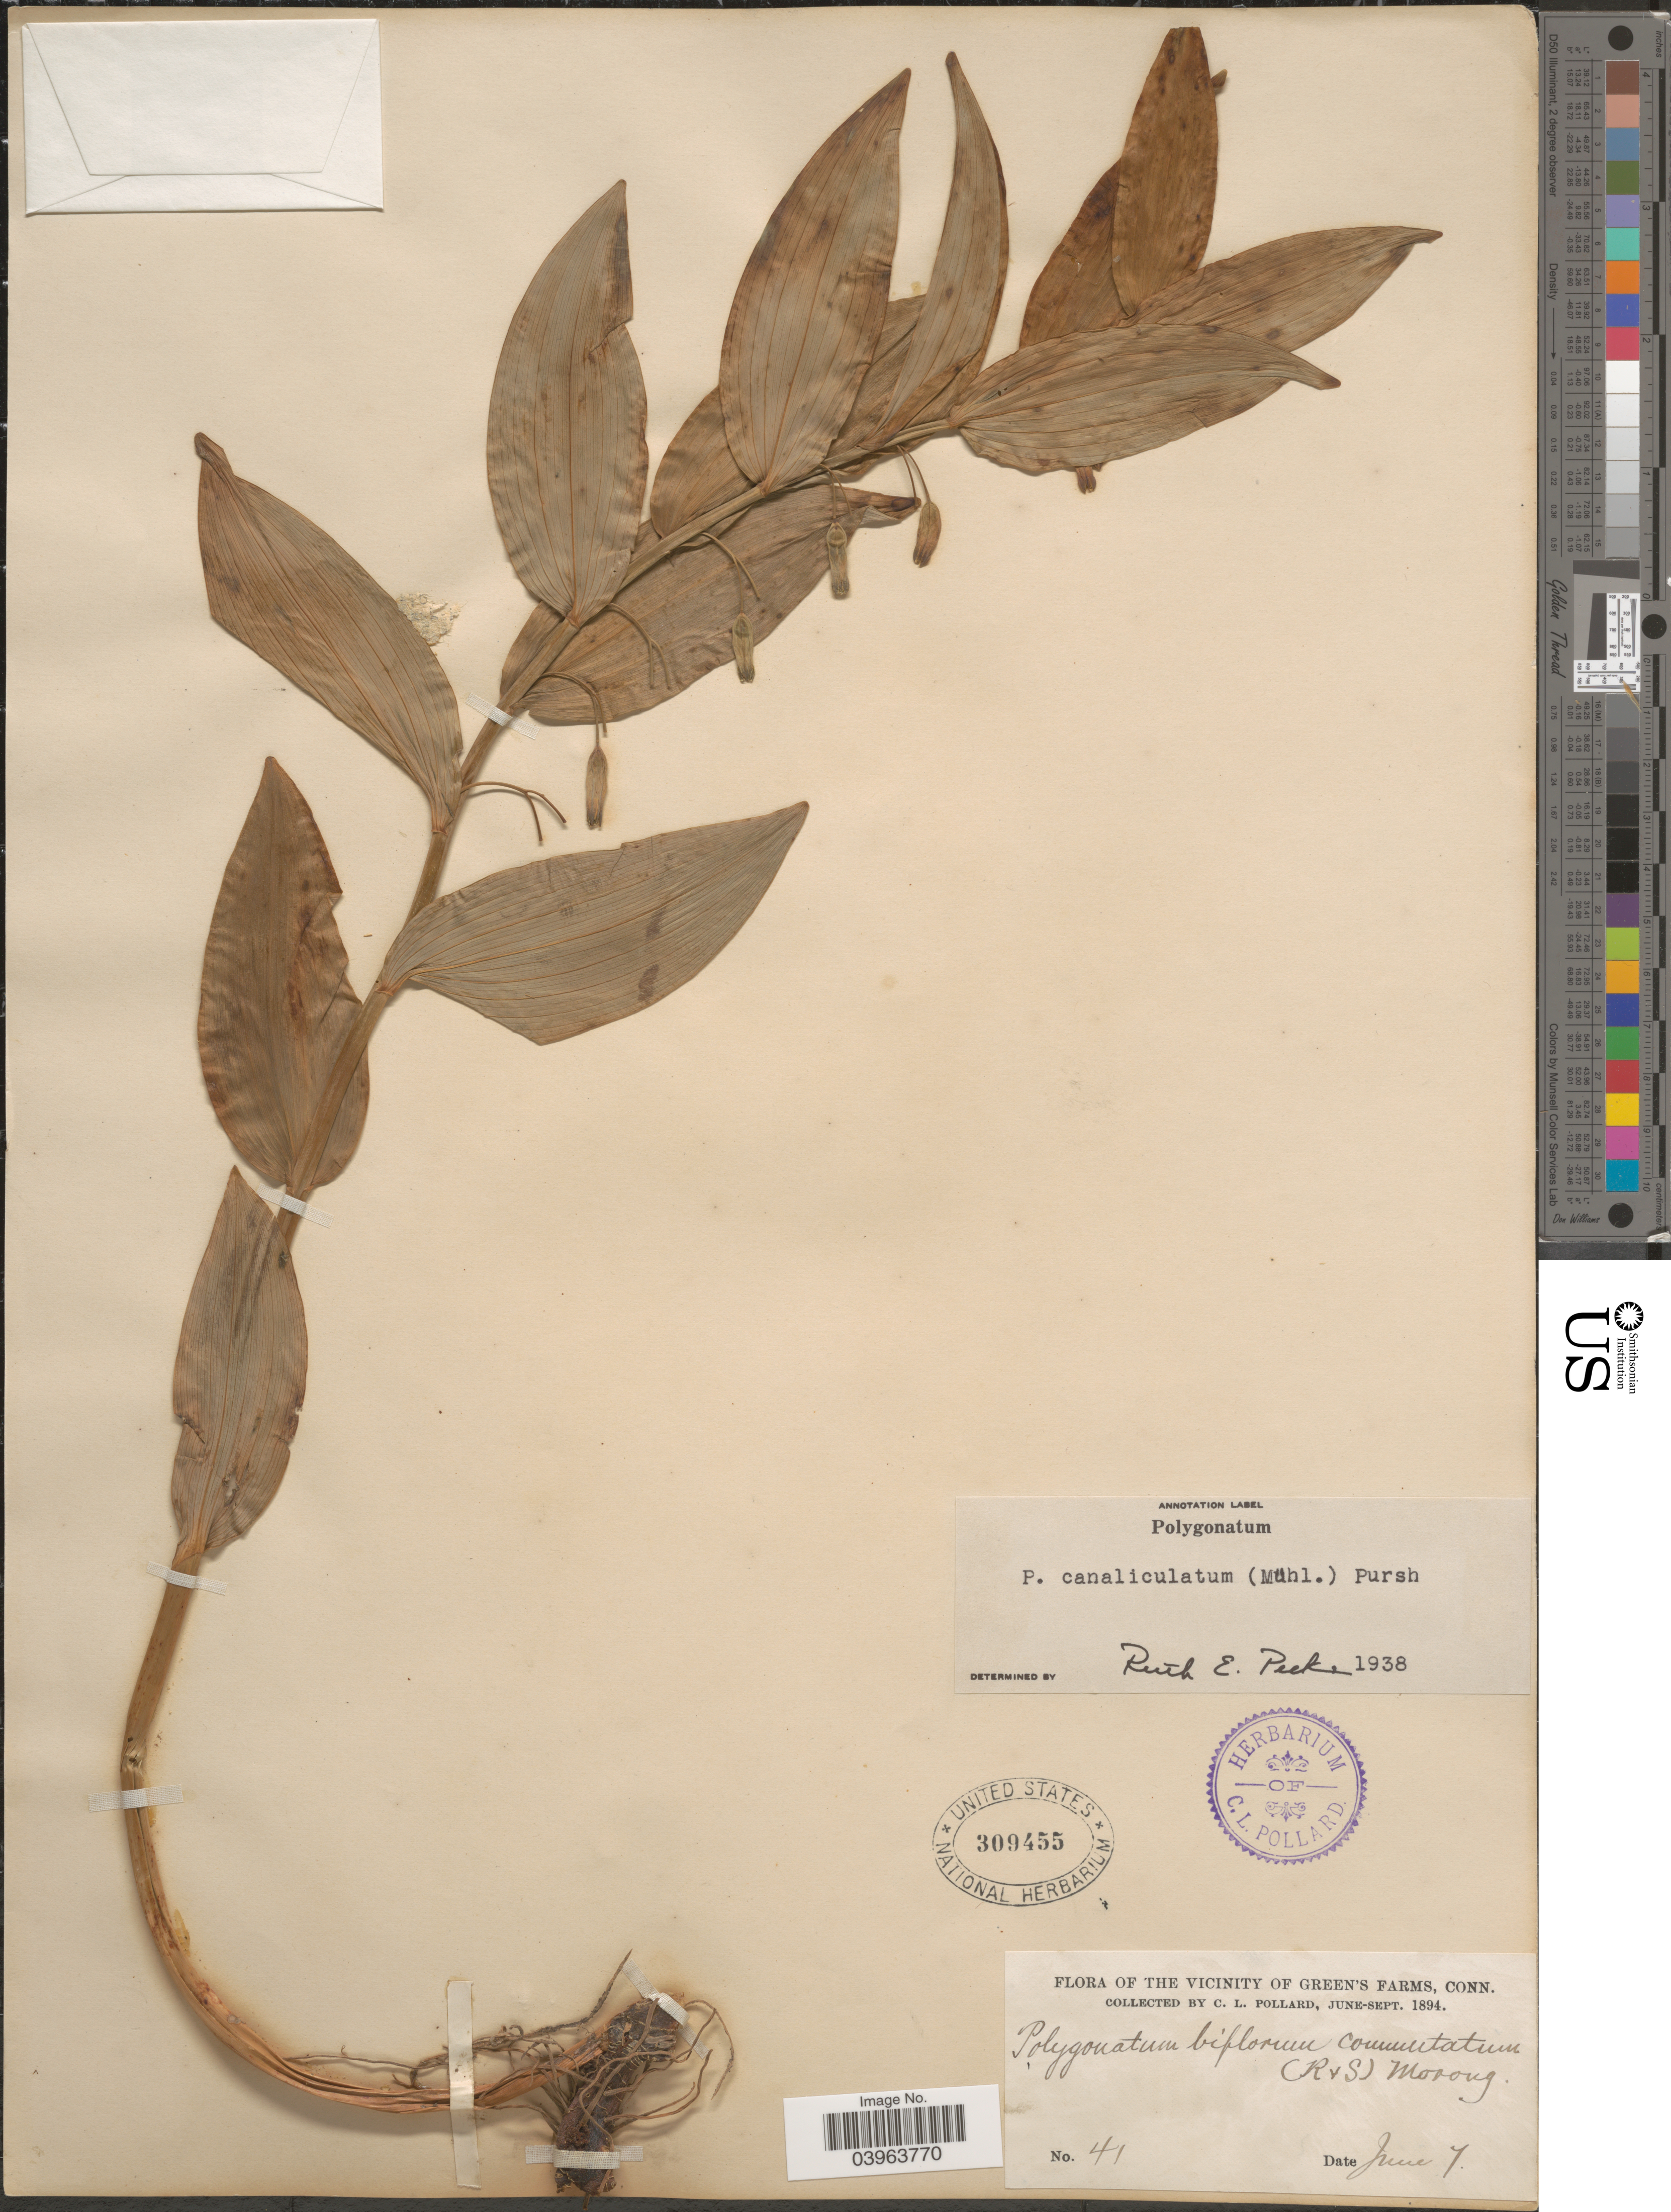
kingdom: Plantae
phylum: Tracheophyta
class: Liliopsida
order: Asparagales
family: Asparagaceae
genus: Polygonatum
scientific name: Polygonatum commutatum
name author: (Schult. f.) A. Dietr.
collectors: C. L. Pollard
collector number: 41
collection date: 1894-06-07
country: United States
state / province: Connecticut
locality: The Vicinity of Green's Farms.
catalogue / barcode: US 309455